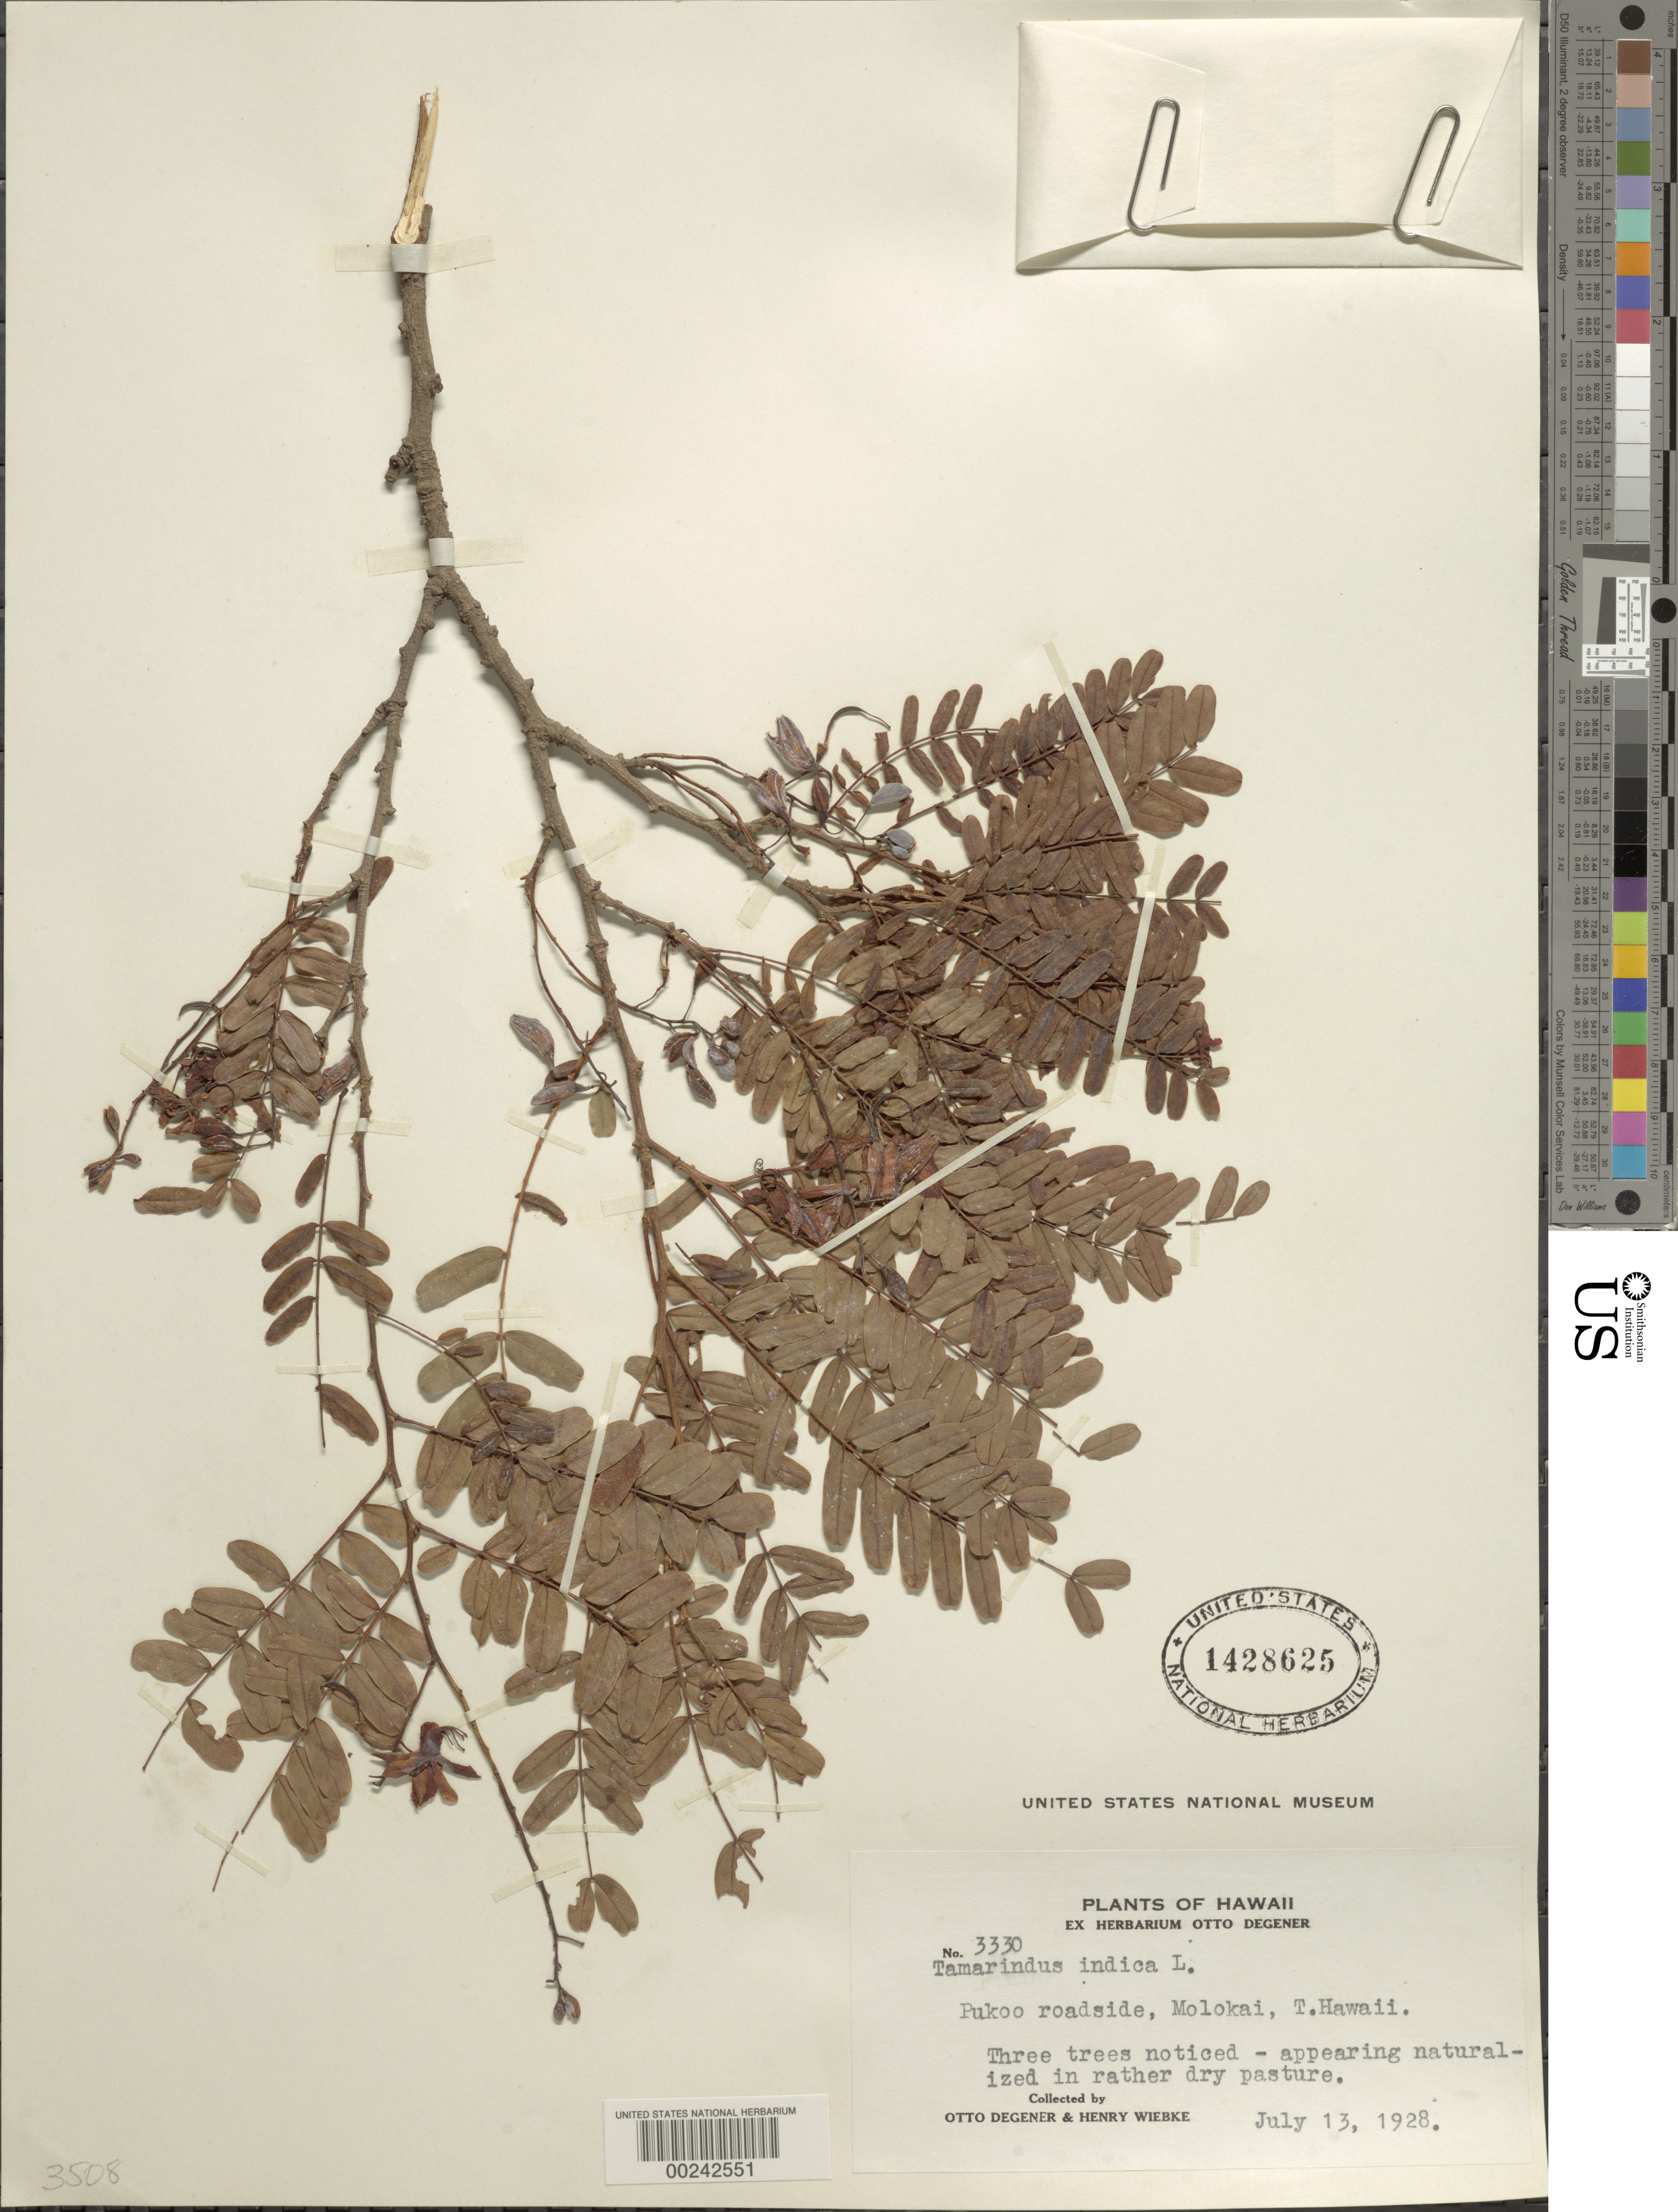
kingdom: Plantae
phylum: Tracheophyta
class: Magnoliopsida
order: Fabales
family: Fabaceae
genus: Tamarindus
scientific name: Tamarindus indica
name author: L.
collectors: O. Degener & H. Wiebke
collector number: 3330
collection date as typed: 13 Jul 1928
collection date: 1928-07-13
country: United States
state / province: Hawaii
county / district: Maui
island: Moloka'i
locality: Pukoo roadside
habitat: Rather dry pasture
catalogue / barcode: US 1428625